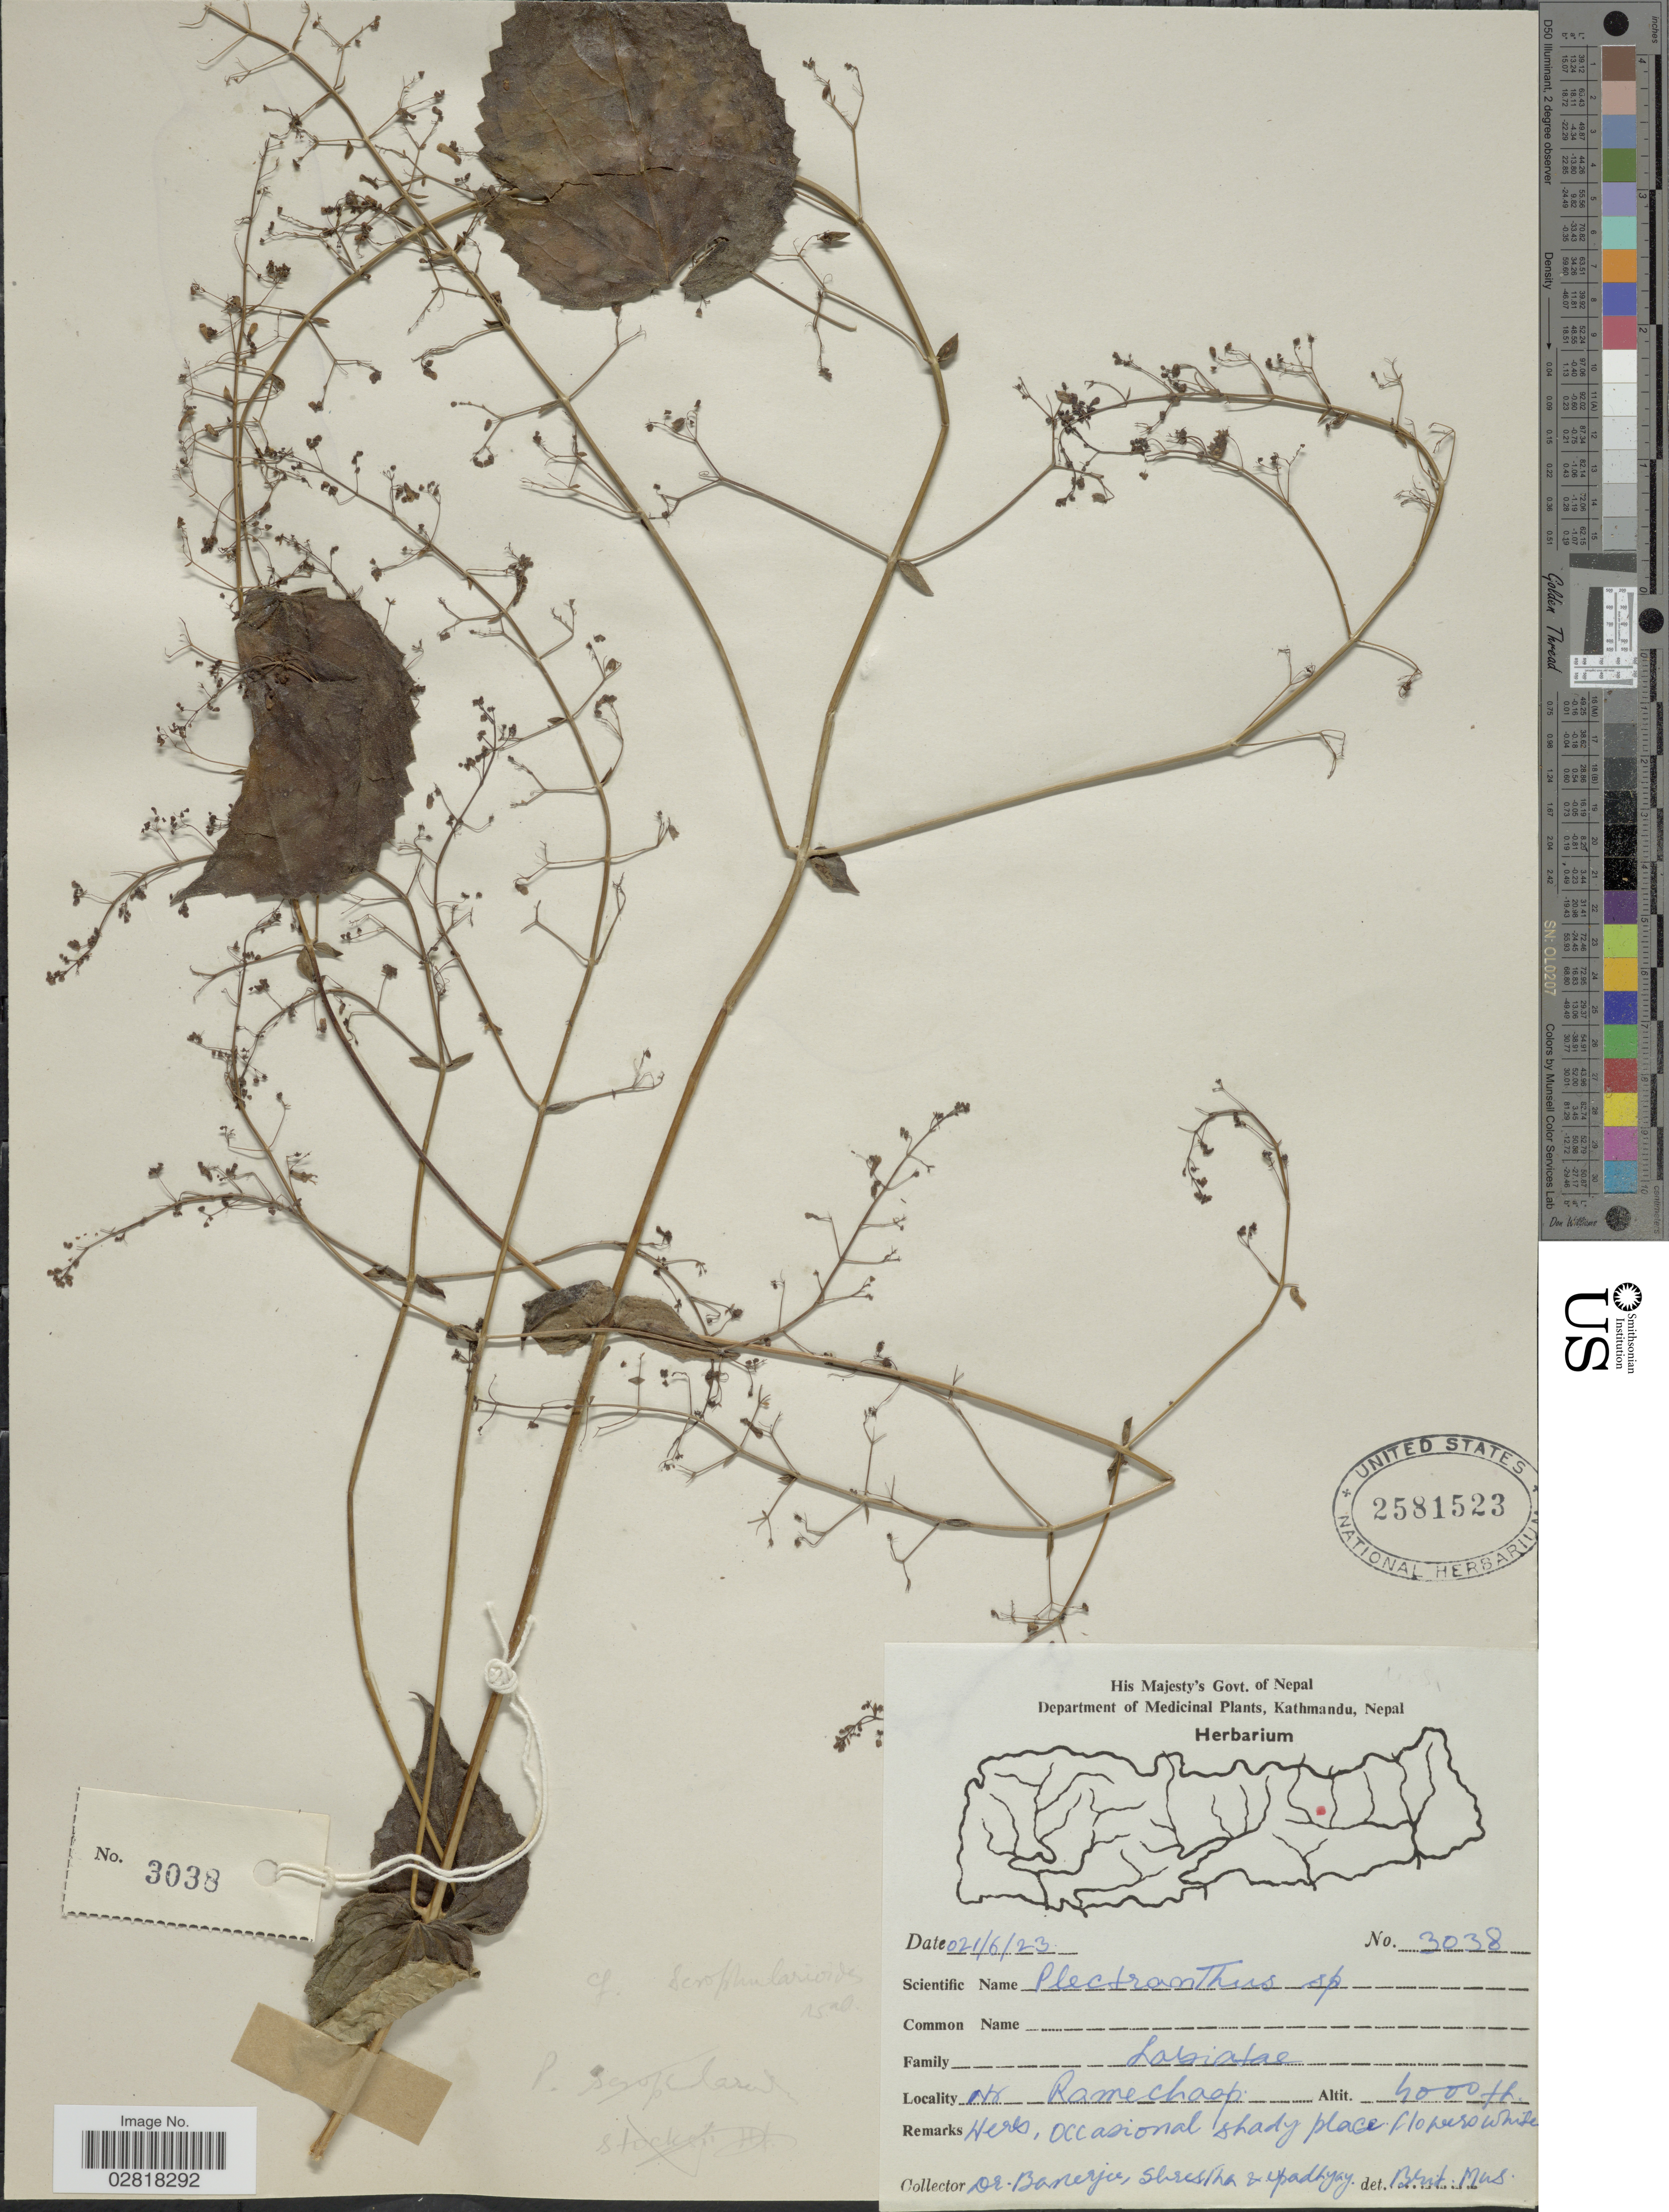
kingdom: Plantae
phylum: Tracheophyta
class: Magnoliopsida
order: Lamiales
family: Lamiaceae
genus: Plectranthus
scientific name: Plectranthus sp.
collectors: -. Banerjee, -. Shrestha & Upadhyay, --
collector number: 3038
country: Nepal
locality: Nr Ramechaap.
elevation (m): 1219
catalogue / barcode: US 2581523